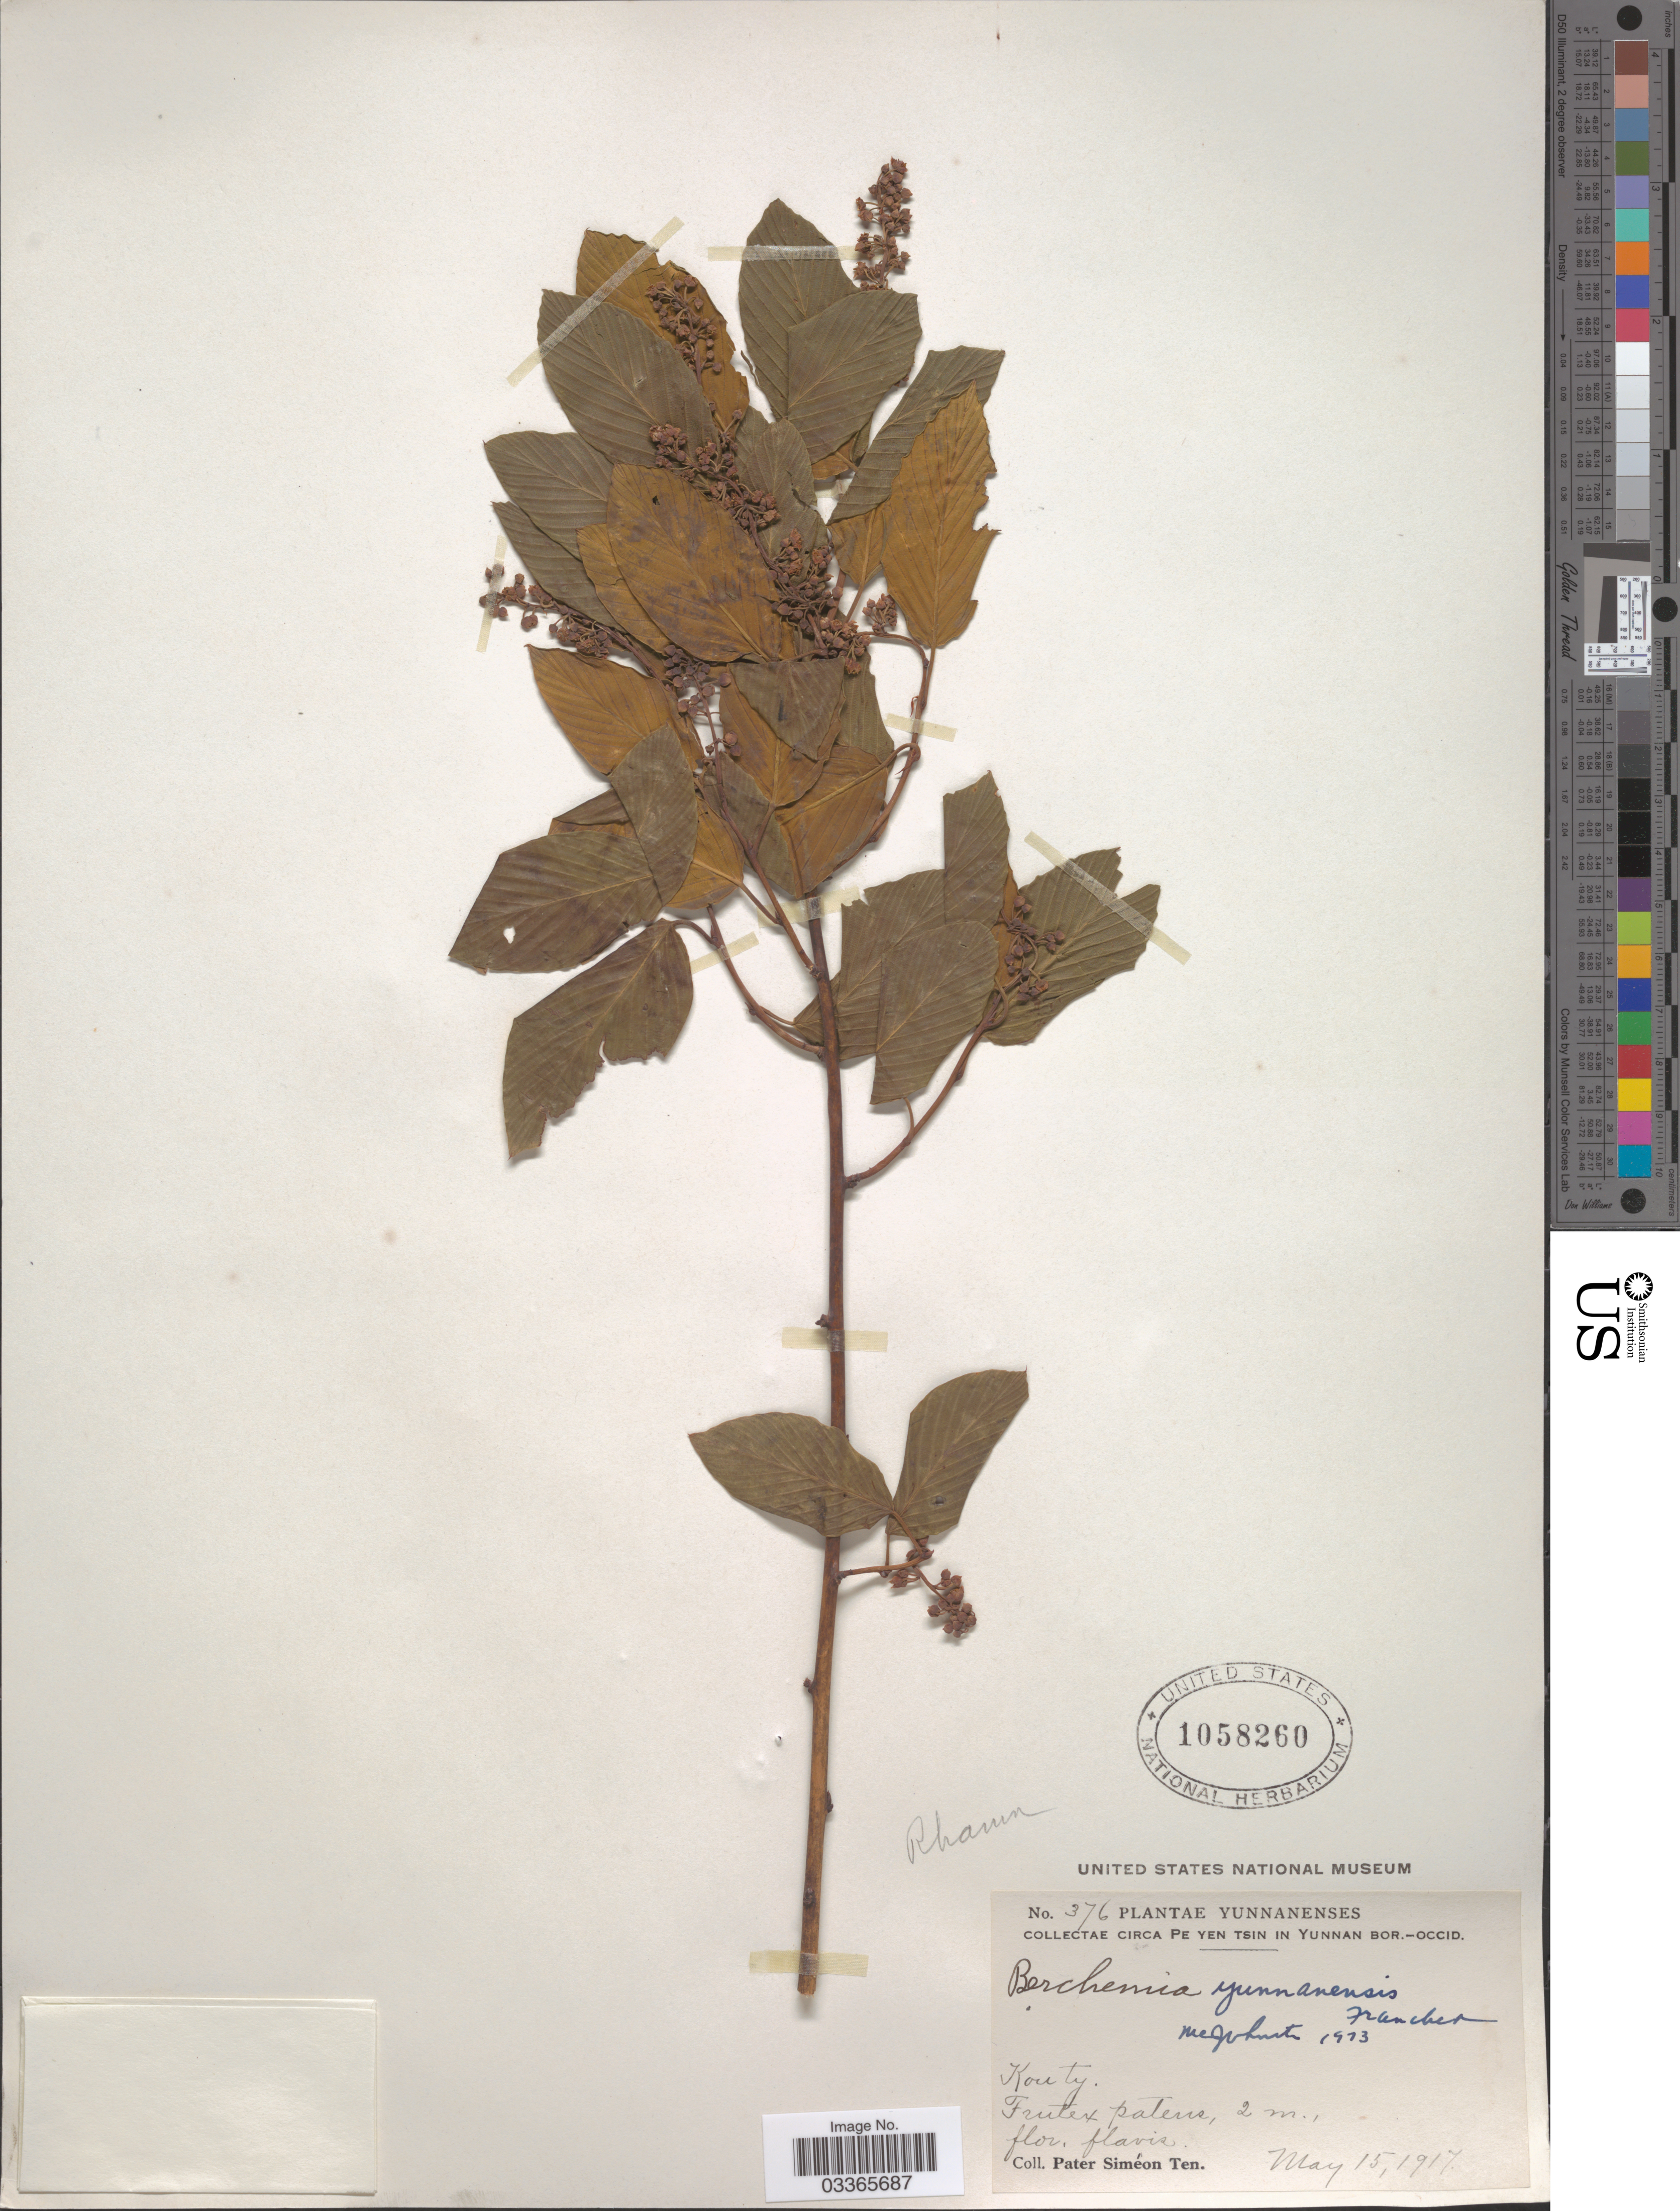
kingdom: Plantae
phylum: Tracheophyta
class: Magnoliopsida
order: Rosales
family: Rhamnaceae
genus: Berchemia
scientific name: Berchemia yunnanensis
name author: (Franch.) Ulbr.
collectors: P. S. Ten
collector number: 376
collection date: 1917-05-15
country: China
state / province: Yunnan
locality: Circa Pe Yen Tsin in Yunnan bor.-occid, Kou ty.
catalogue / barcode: US 1058260